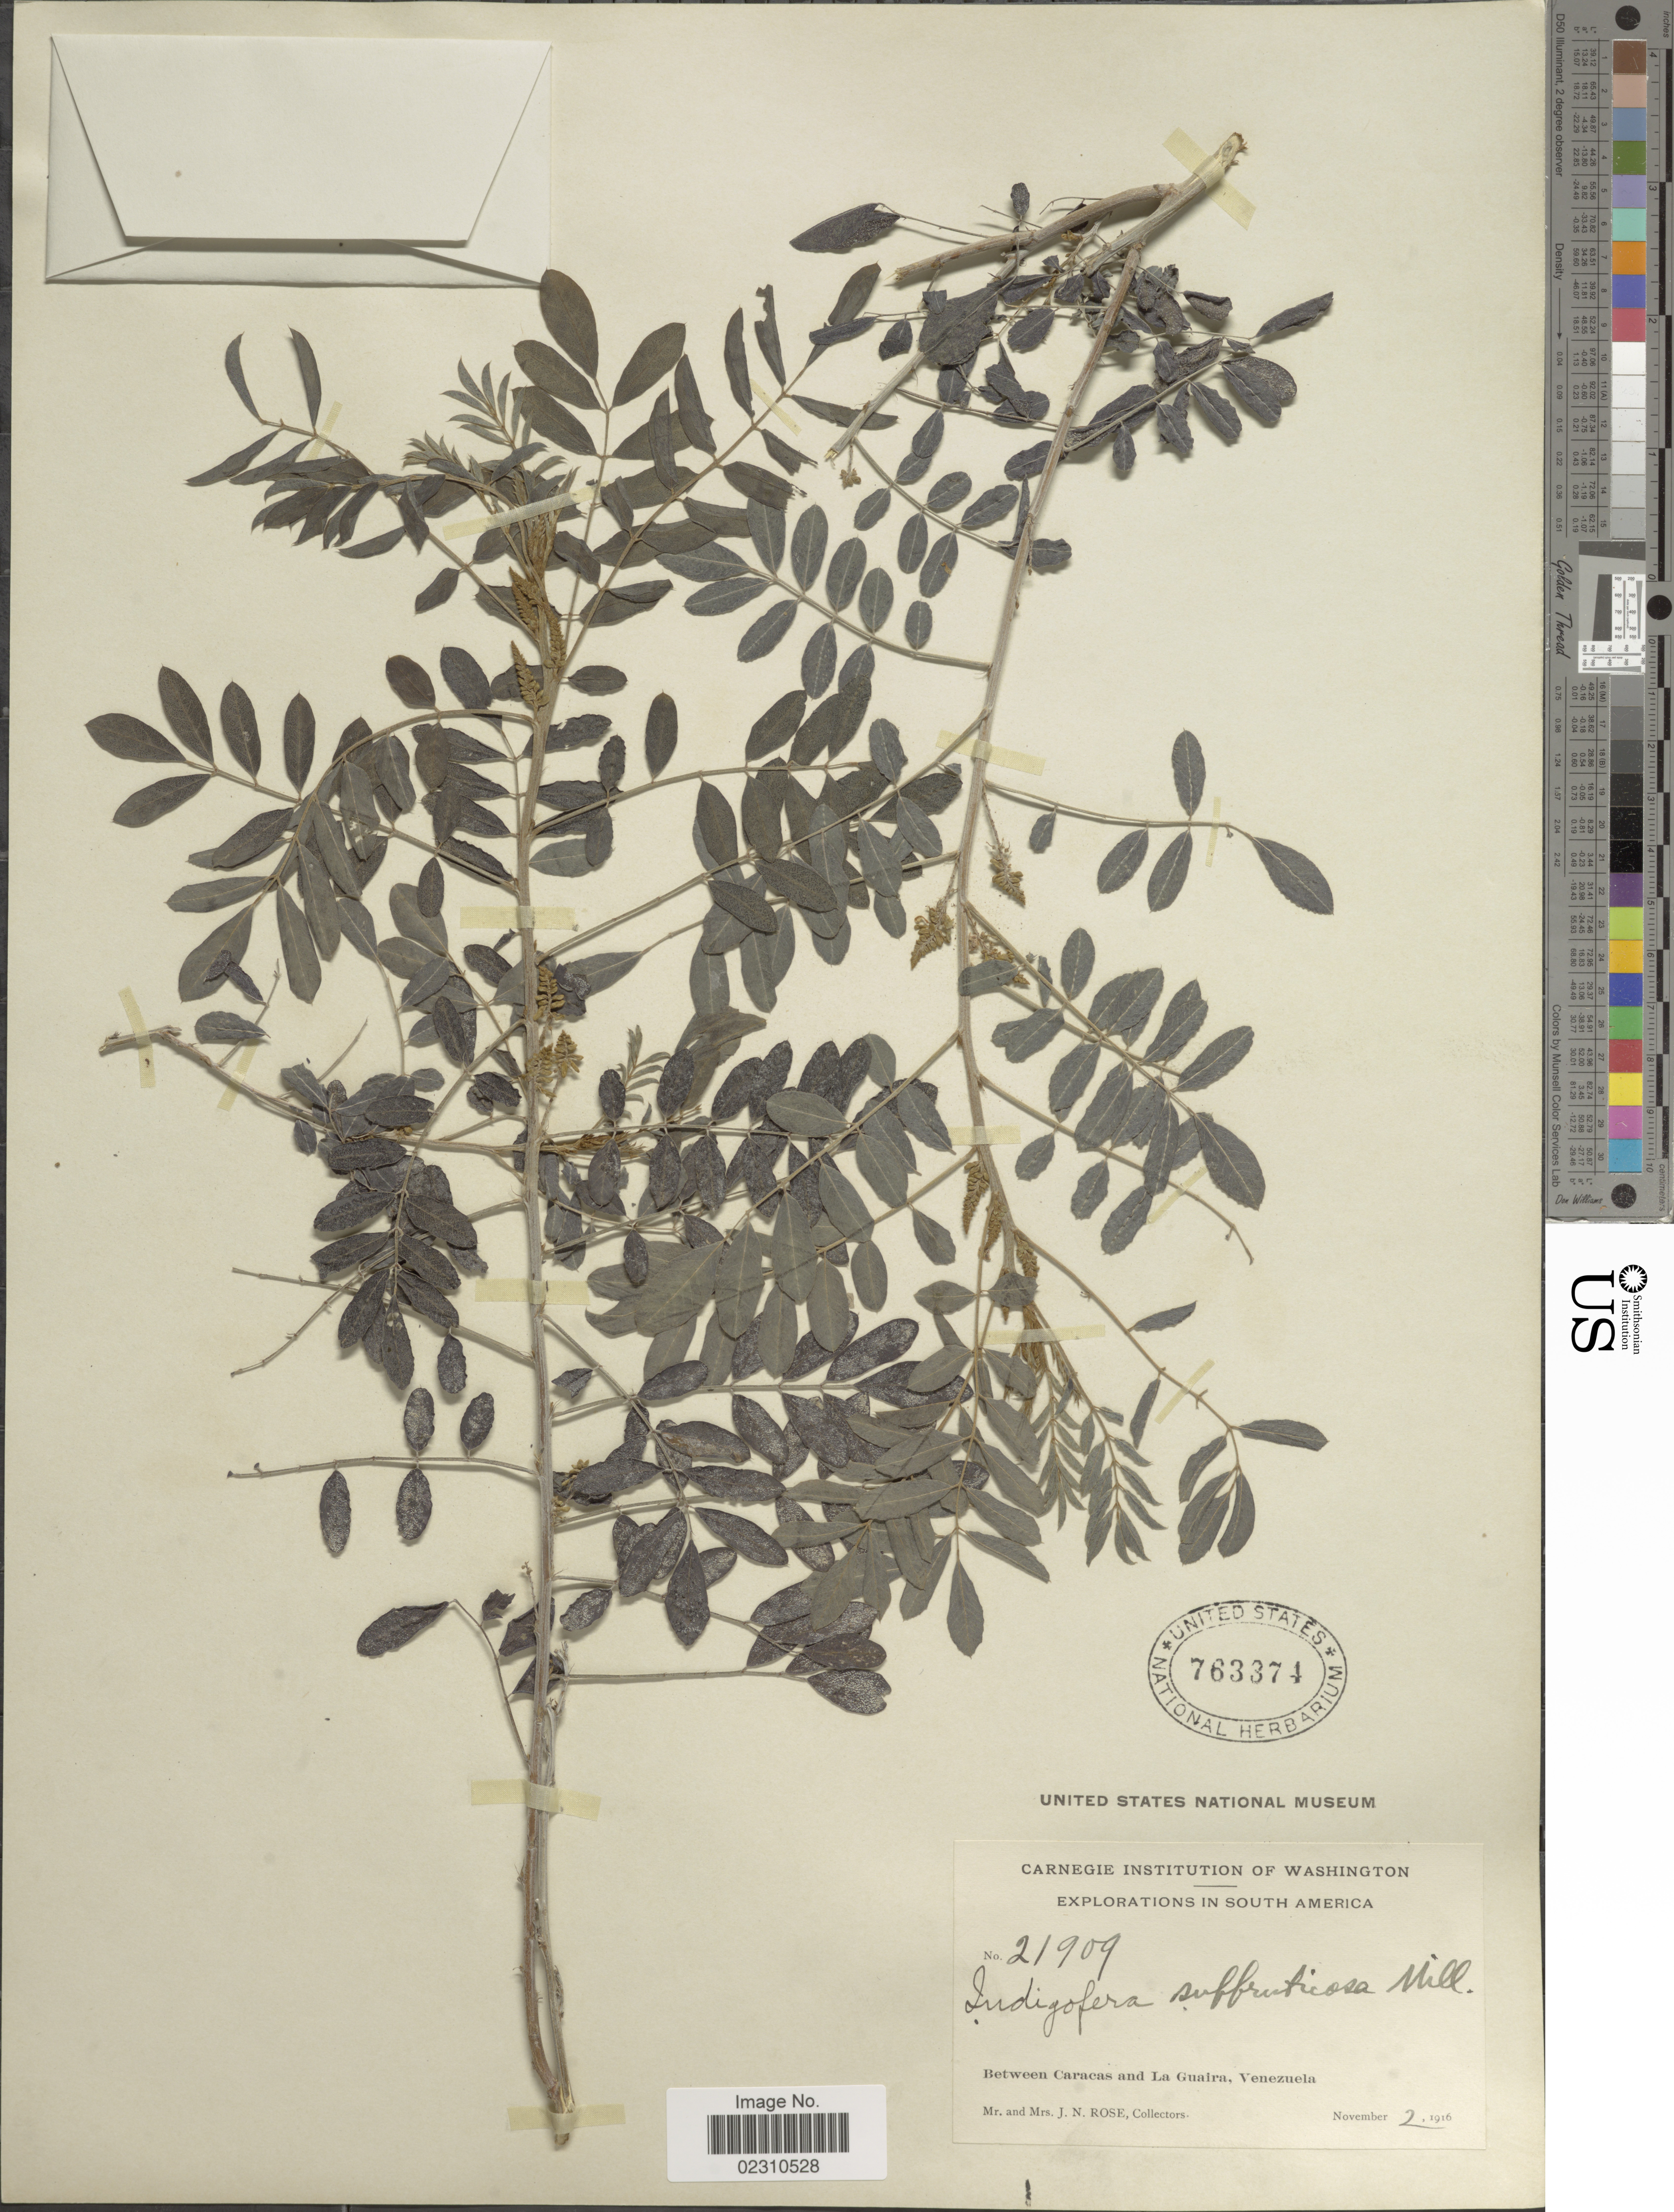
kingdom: Plantae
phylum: Tracheophyta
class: Magnoliopsida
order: Fabales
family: Fabaceae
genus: Indigofera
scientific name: Indigofera suffruticosa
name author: Mill.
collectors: J. N. Rose & L. B. Rose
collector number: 21909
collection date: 1916-11-02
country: Venezuela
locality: Between Caracas and La Guaira, Venezuela.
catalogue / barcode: US 763374